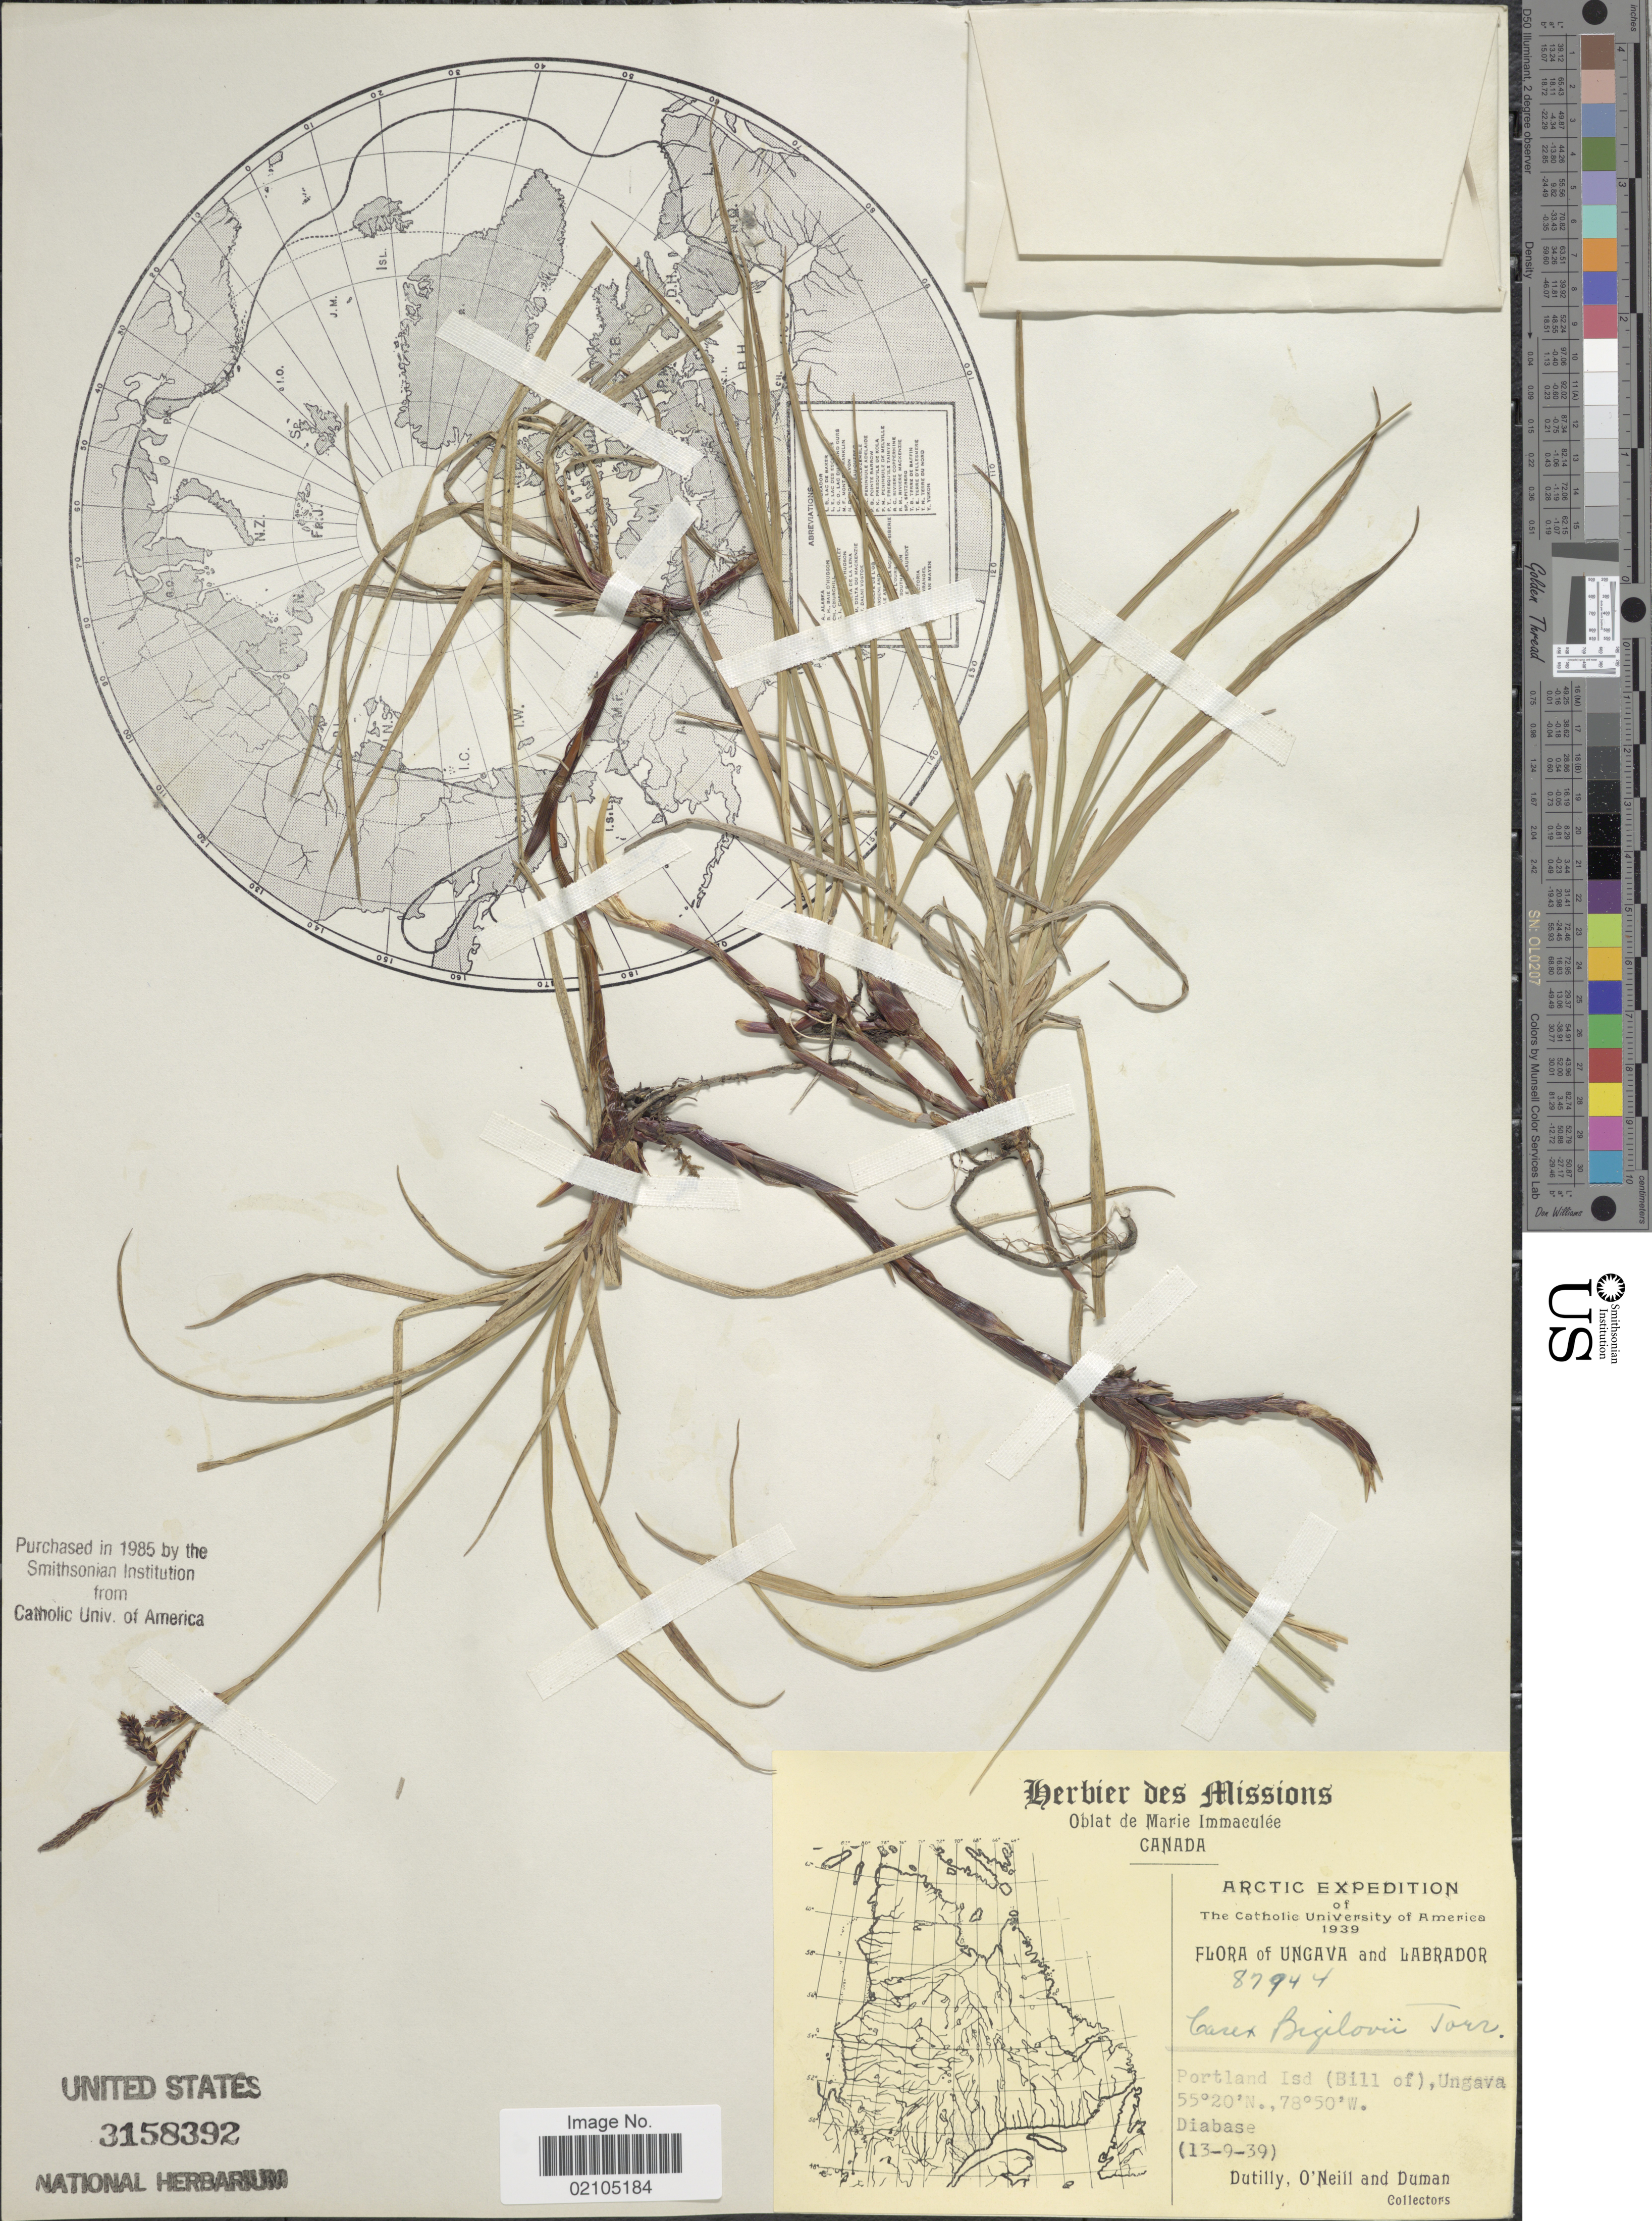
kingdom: Plantae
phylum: Tracheophyta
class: Liliopsida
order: Poales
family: Cyperaceae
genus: Carex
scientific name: Carex bigelowii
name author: Torr. ex Schwein.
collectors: -. Dutilly, -. O'Neill & -. Duman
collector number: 87944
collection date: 1939-09-13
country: Canada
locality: Arctic, Porthland Isl. (Bill of), Ungava. Diabase. Labrador.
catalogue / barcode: US 3158392